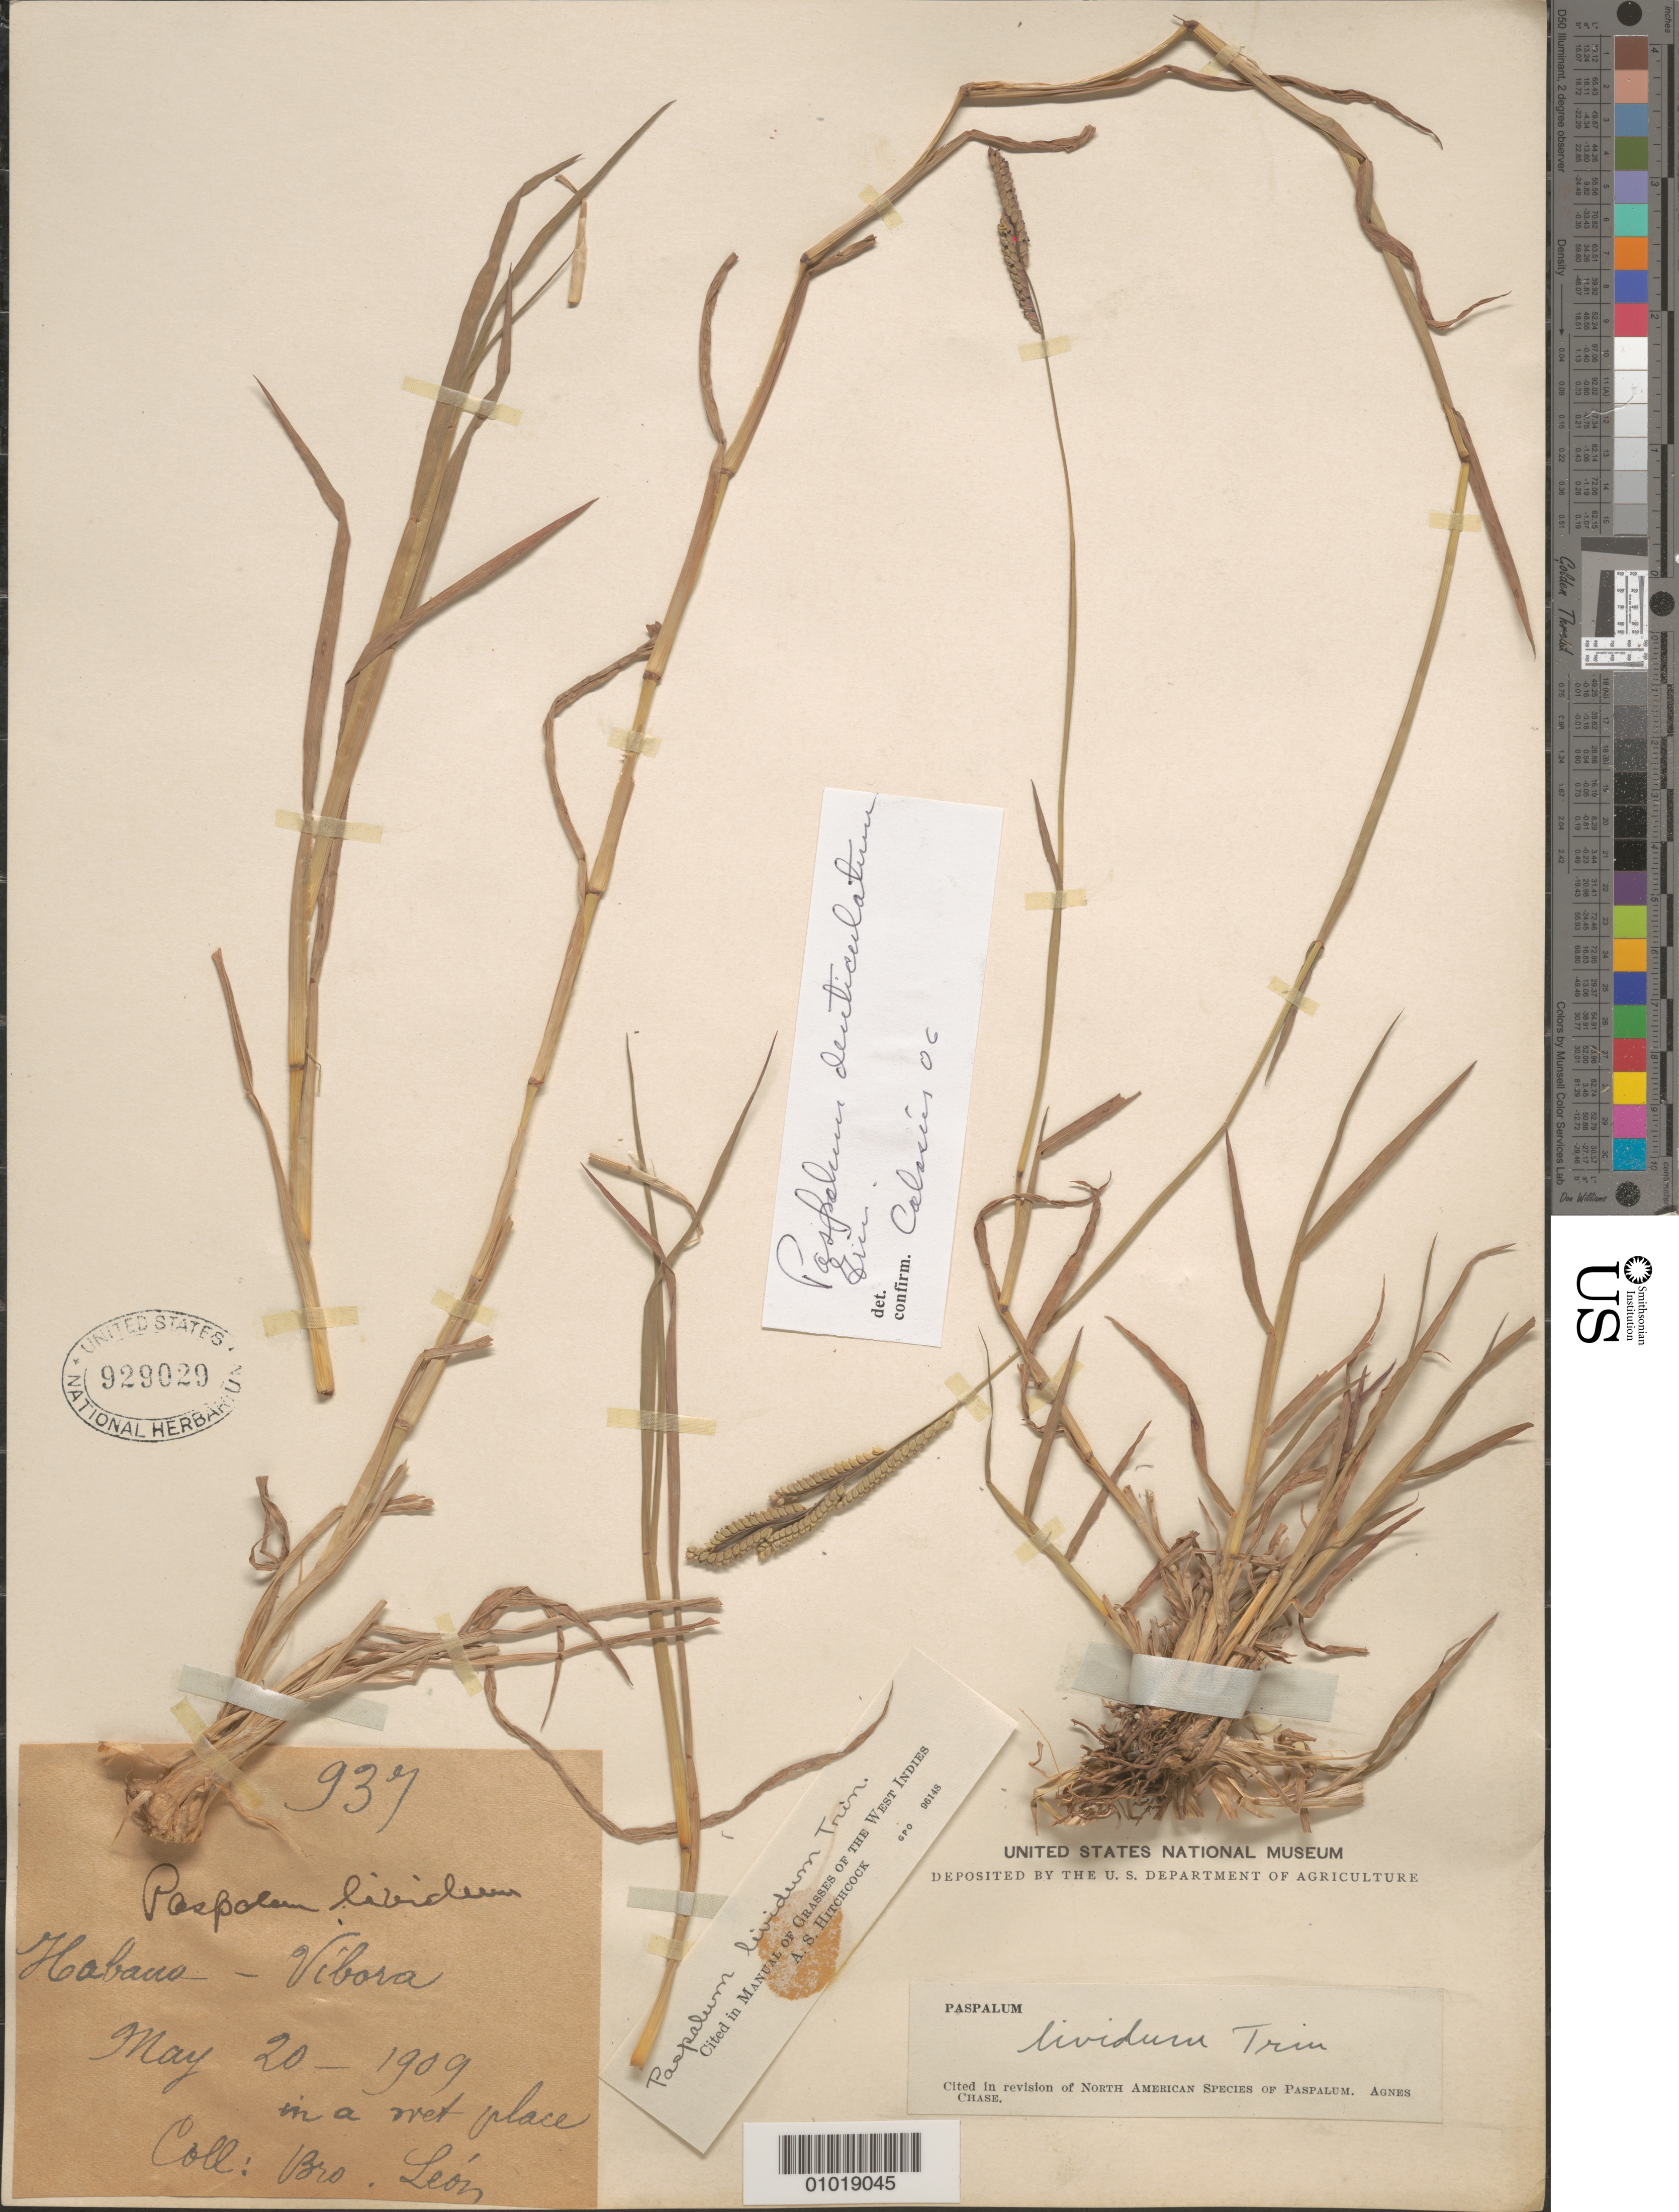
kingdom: Plantae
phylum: Tracheophyta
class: Liliopsida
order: Poales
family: Poaceae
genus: Paspalum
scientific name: Paspalum denticulatum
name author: Trin.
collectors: Bro. León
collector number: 937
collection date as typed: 20 May 1909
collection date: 1909-05-20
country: Cuba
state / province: La Habana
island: Cuba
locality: Vibora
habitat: In a wet place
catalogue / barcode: US 929029